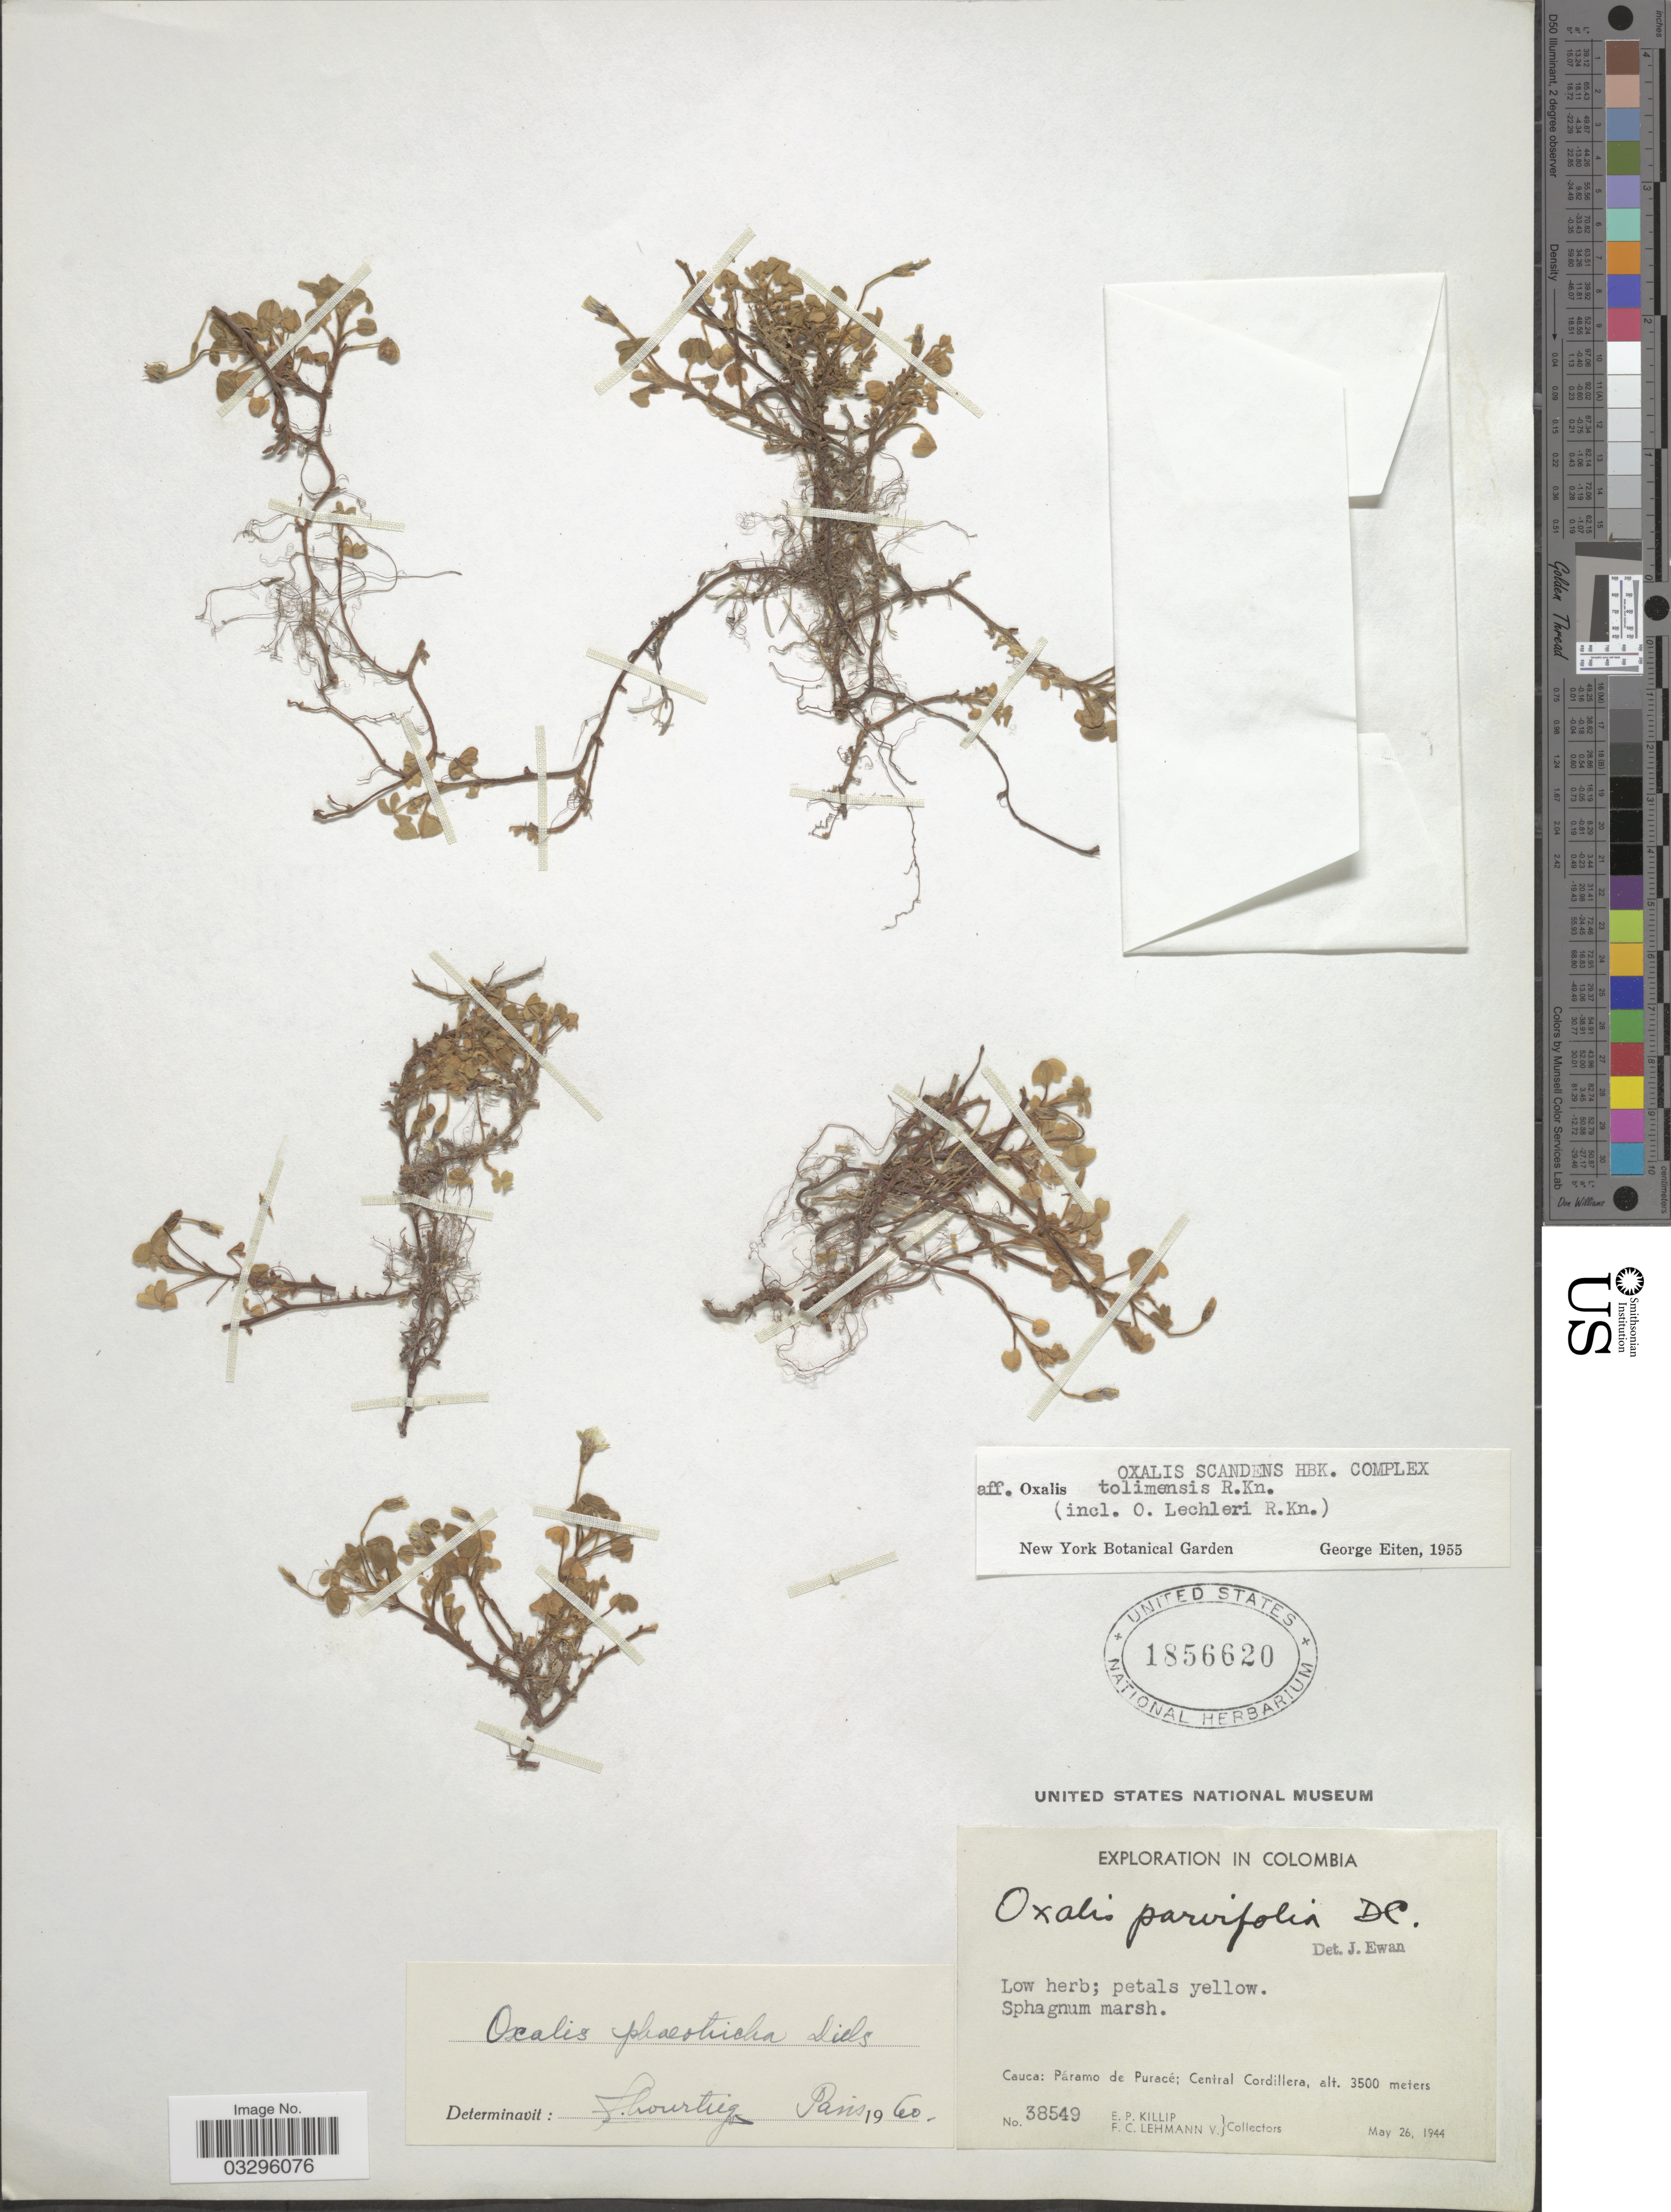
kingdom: Plantae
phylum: Tracheophyta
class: Magnoliopsida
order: Oxalidales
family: Oxalidaceae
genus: Oxalis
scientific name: Oxalis phaeotricha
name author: Diels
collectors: E. P. Killip & F. C. Lehmann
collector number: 38549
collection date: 1944-05-26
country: Colombia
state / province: Cauca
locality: Páramo de Puracé; Central Cordillera.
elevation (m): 3500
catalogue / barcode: US 1856620